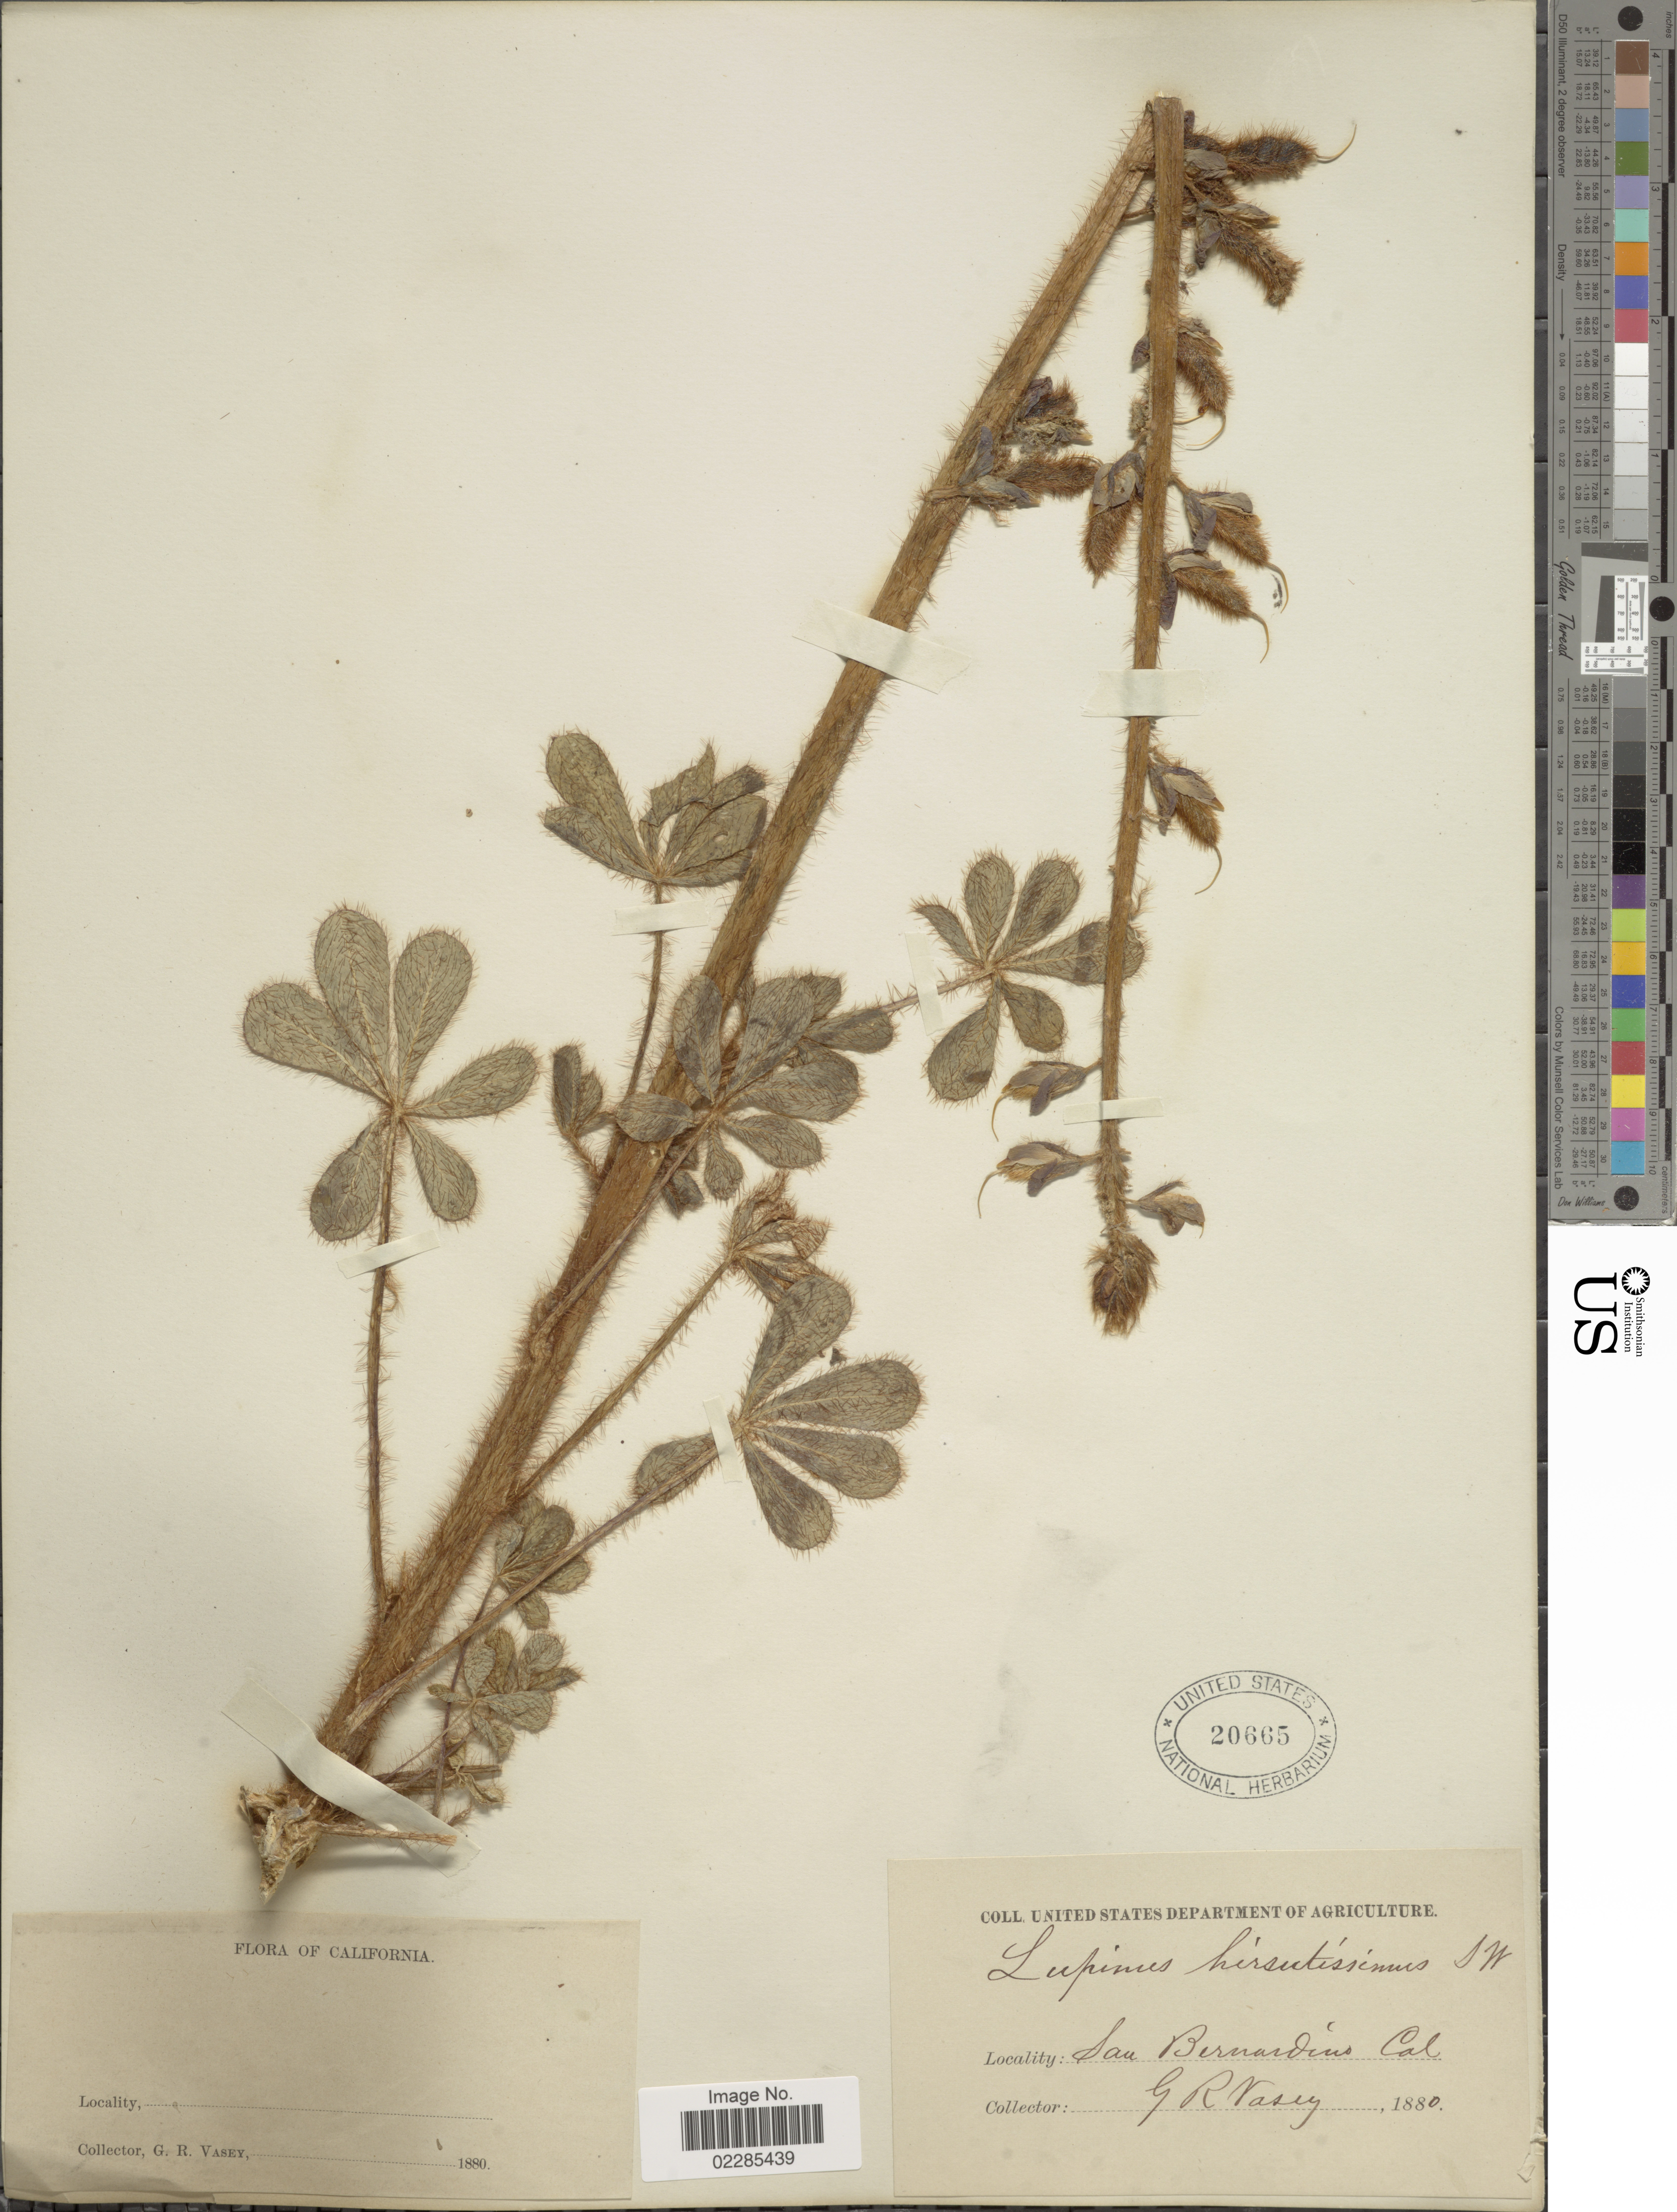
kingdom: Plantae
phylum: Tracheophyta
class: Magnoliopsida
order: Fabales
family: Fabaceae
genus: Lupinus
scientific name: Lupinus hirsutissimus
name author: Benth.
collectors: G. R. Vasey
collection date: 1880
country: United States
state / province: California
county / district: San Bernardino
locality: San Bernardino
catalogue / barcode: US 20665